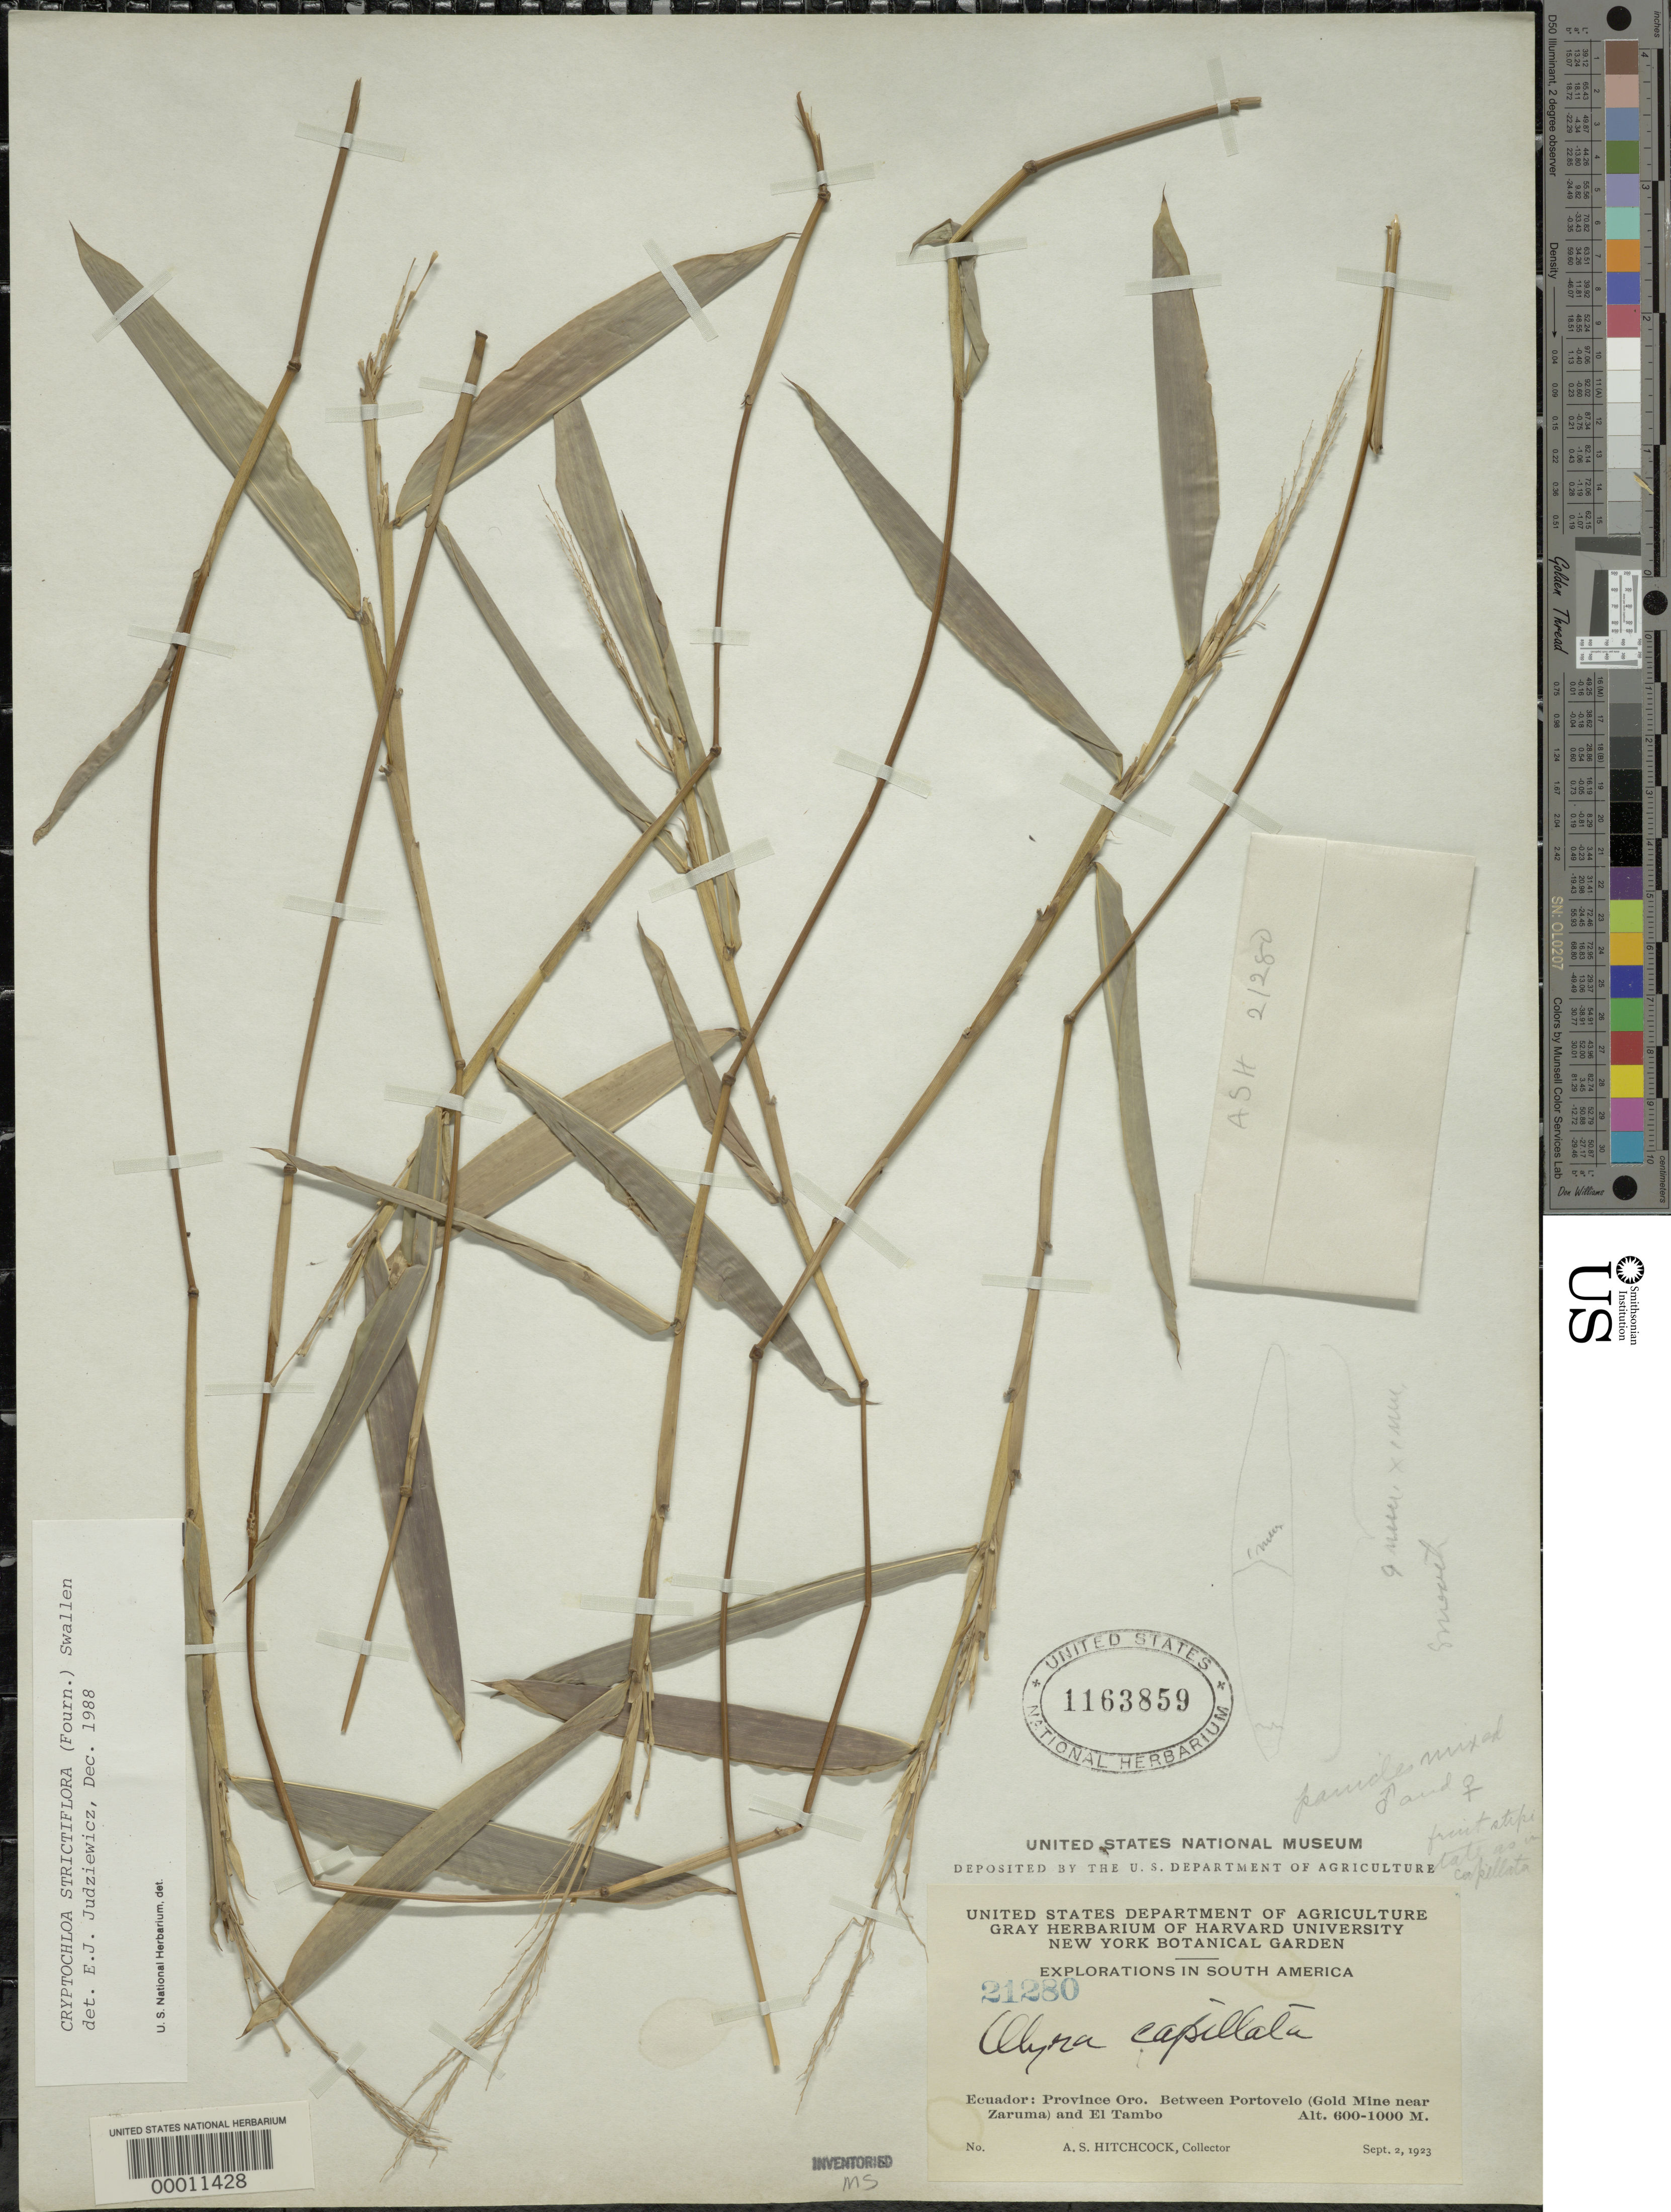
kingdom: Plantae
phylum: Tracheophyta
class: Liliopsida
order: Poales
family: Poaceae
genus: Cryptochloa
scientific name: Cryptochloa strictiflora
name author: (E. Fourn.) Swallen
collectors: A. S. Hitchcock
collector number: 21280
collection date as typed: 02 Sep 1923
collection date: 1923-09-02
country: Ecuador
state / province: El Oro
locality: Portovelo, El Tambo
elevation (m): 600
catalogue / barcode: US 1163859